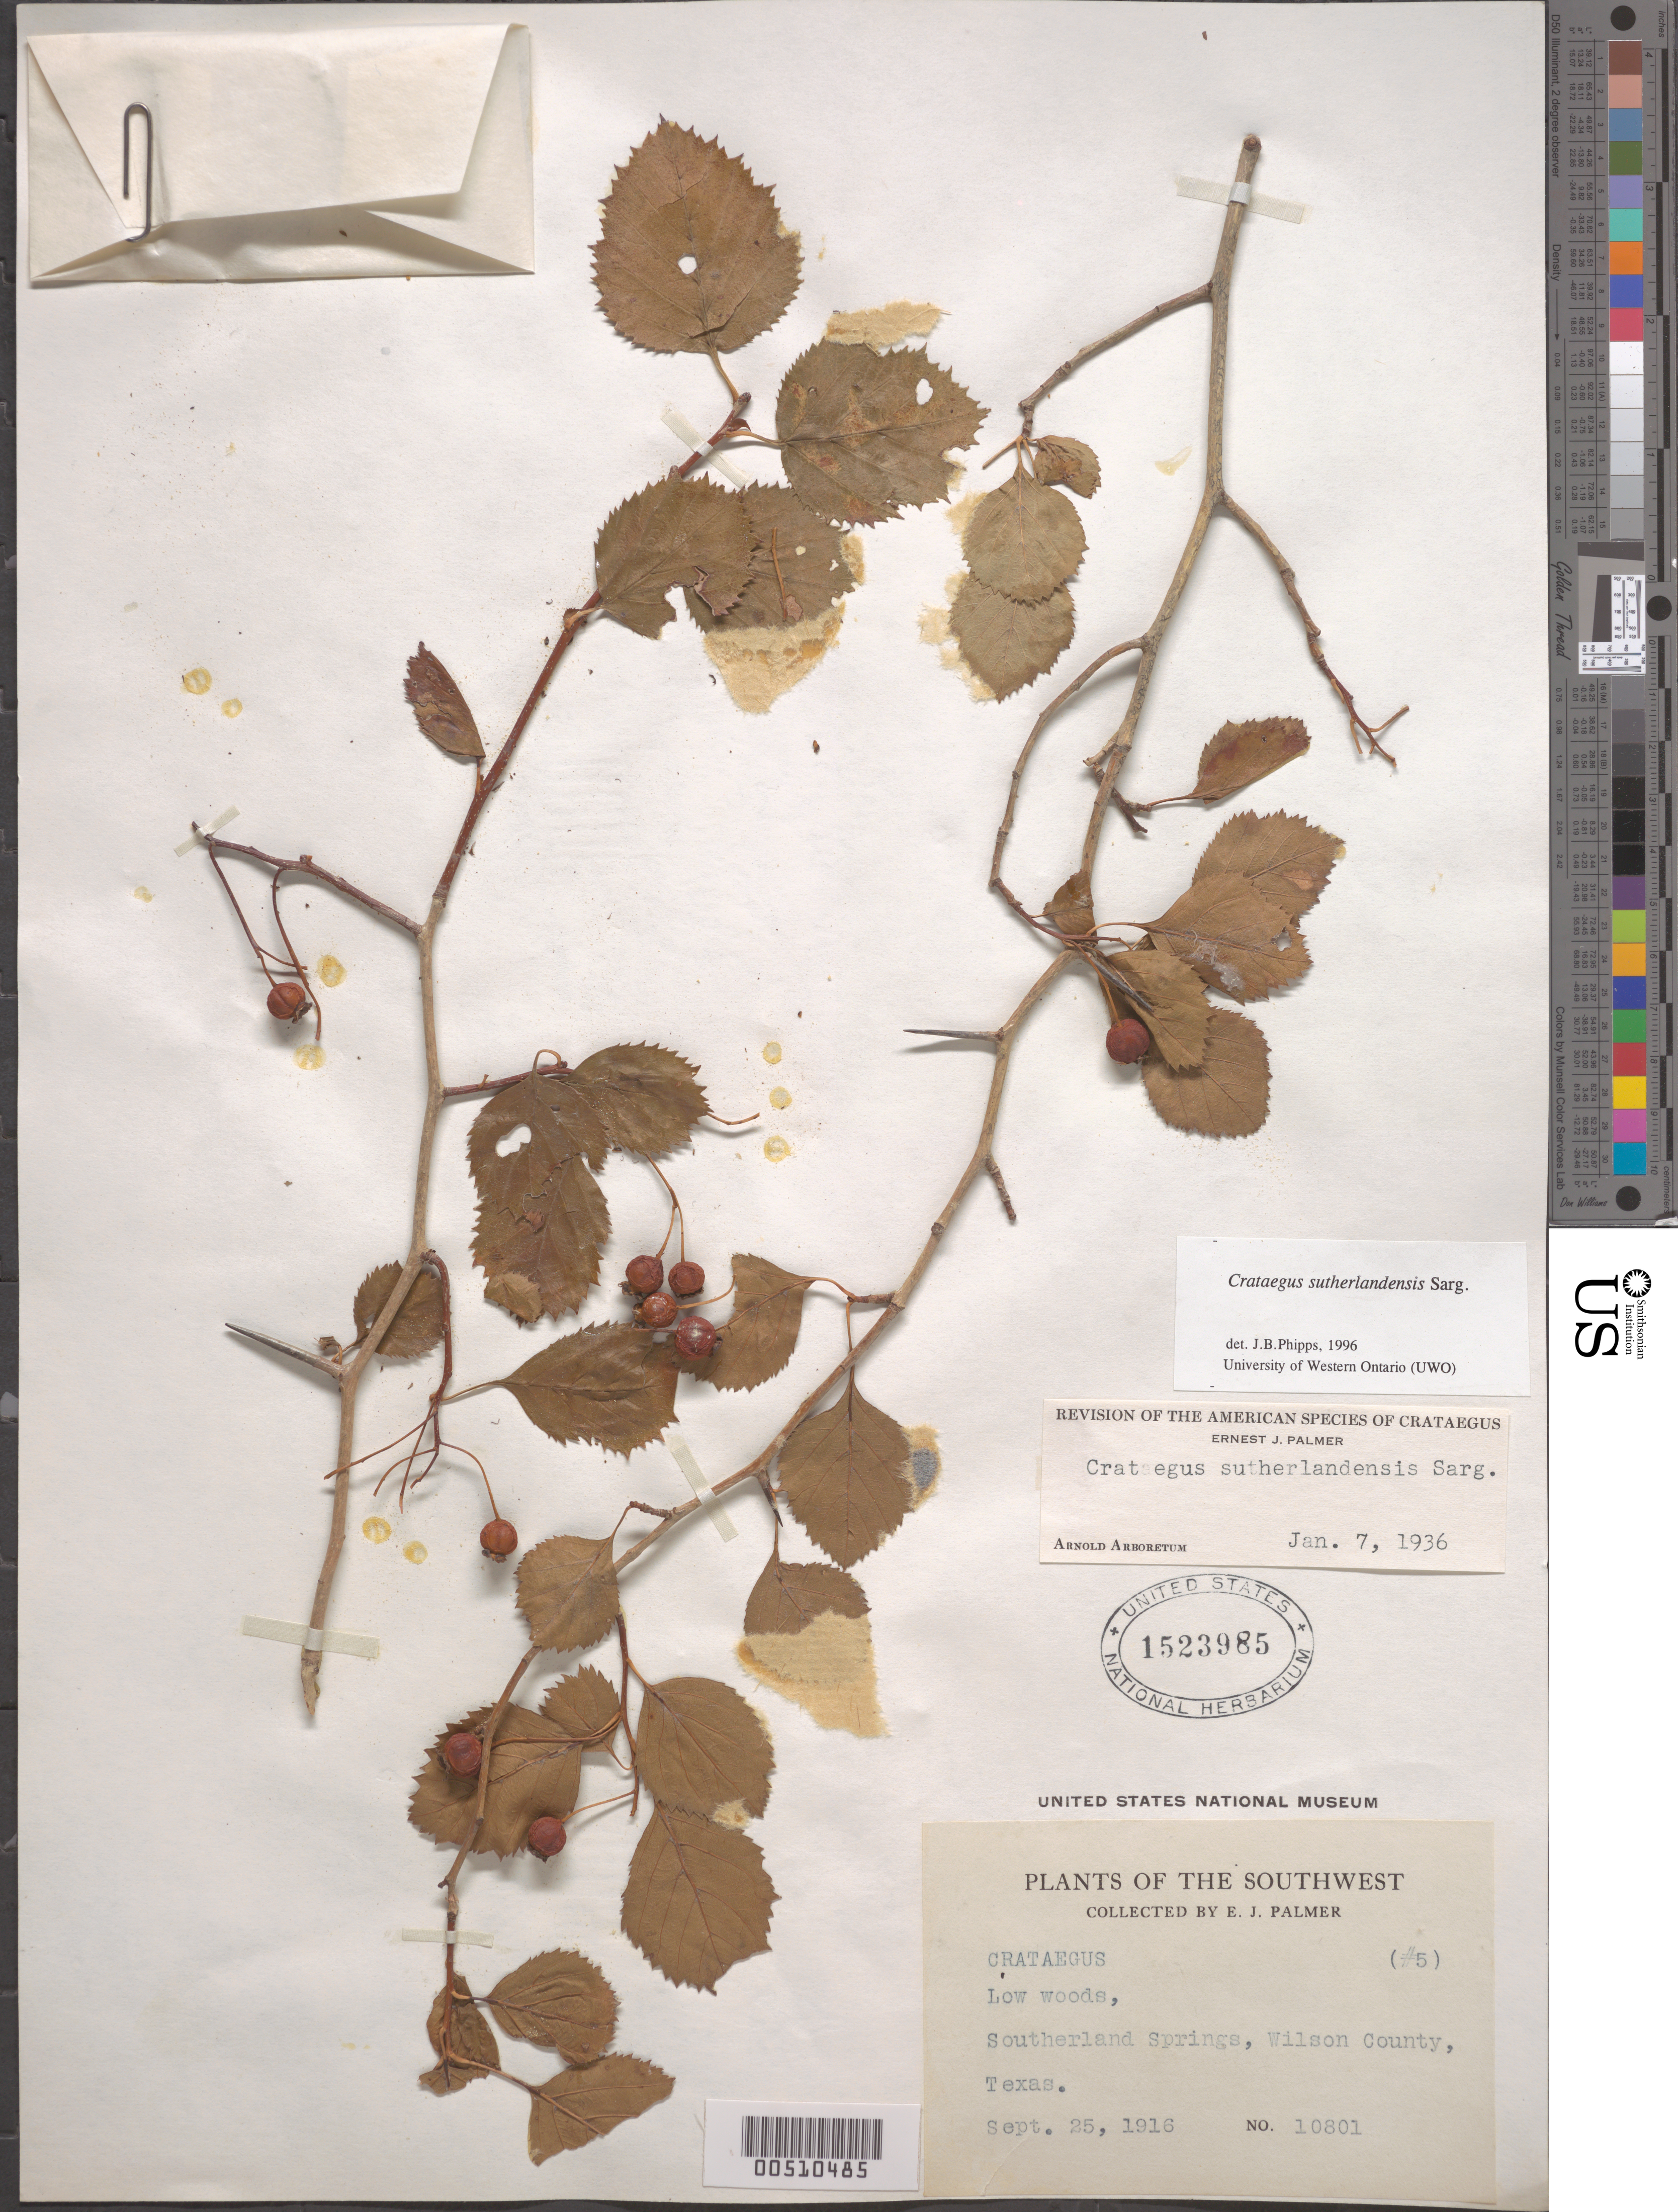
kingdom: Plantae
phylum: Tracheophyta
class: Magnoliopsida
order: Rosales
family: Rosaceae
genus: Crataegus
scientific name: Crataegus viridis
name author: L.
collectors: E. J. Palmer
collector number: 10801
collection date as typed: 25 Sep 1916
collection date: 1916-09-25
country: United States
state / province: Texas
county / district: Wilson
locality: Southerland Springs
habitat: Low woods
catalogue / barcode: US 1523985